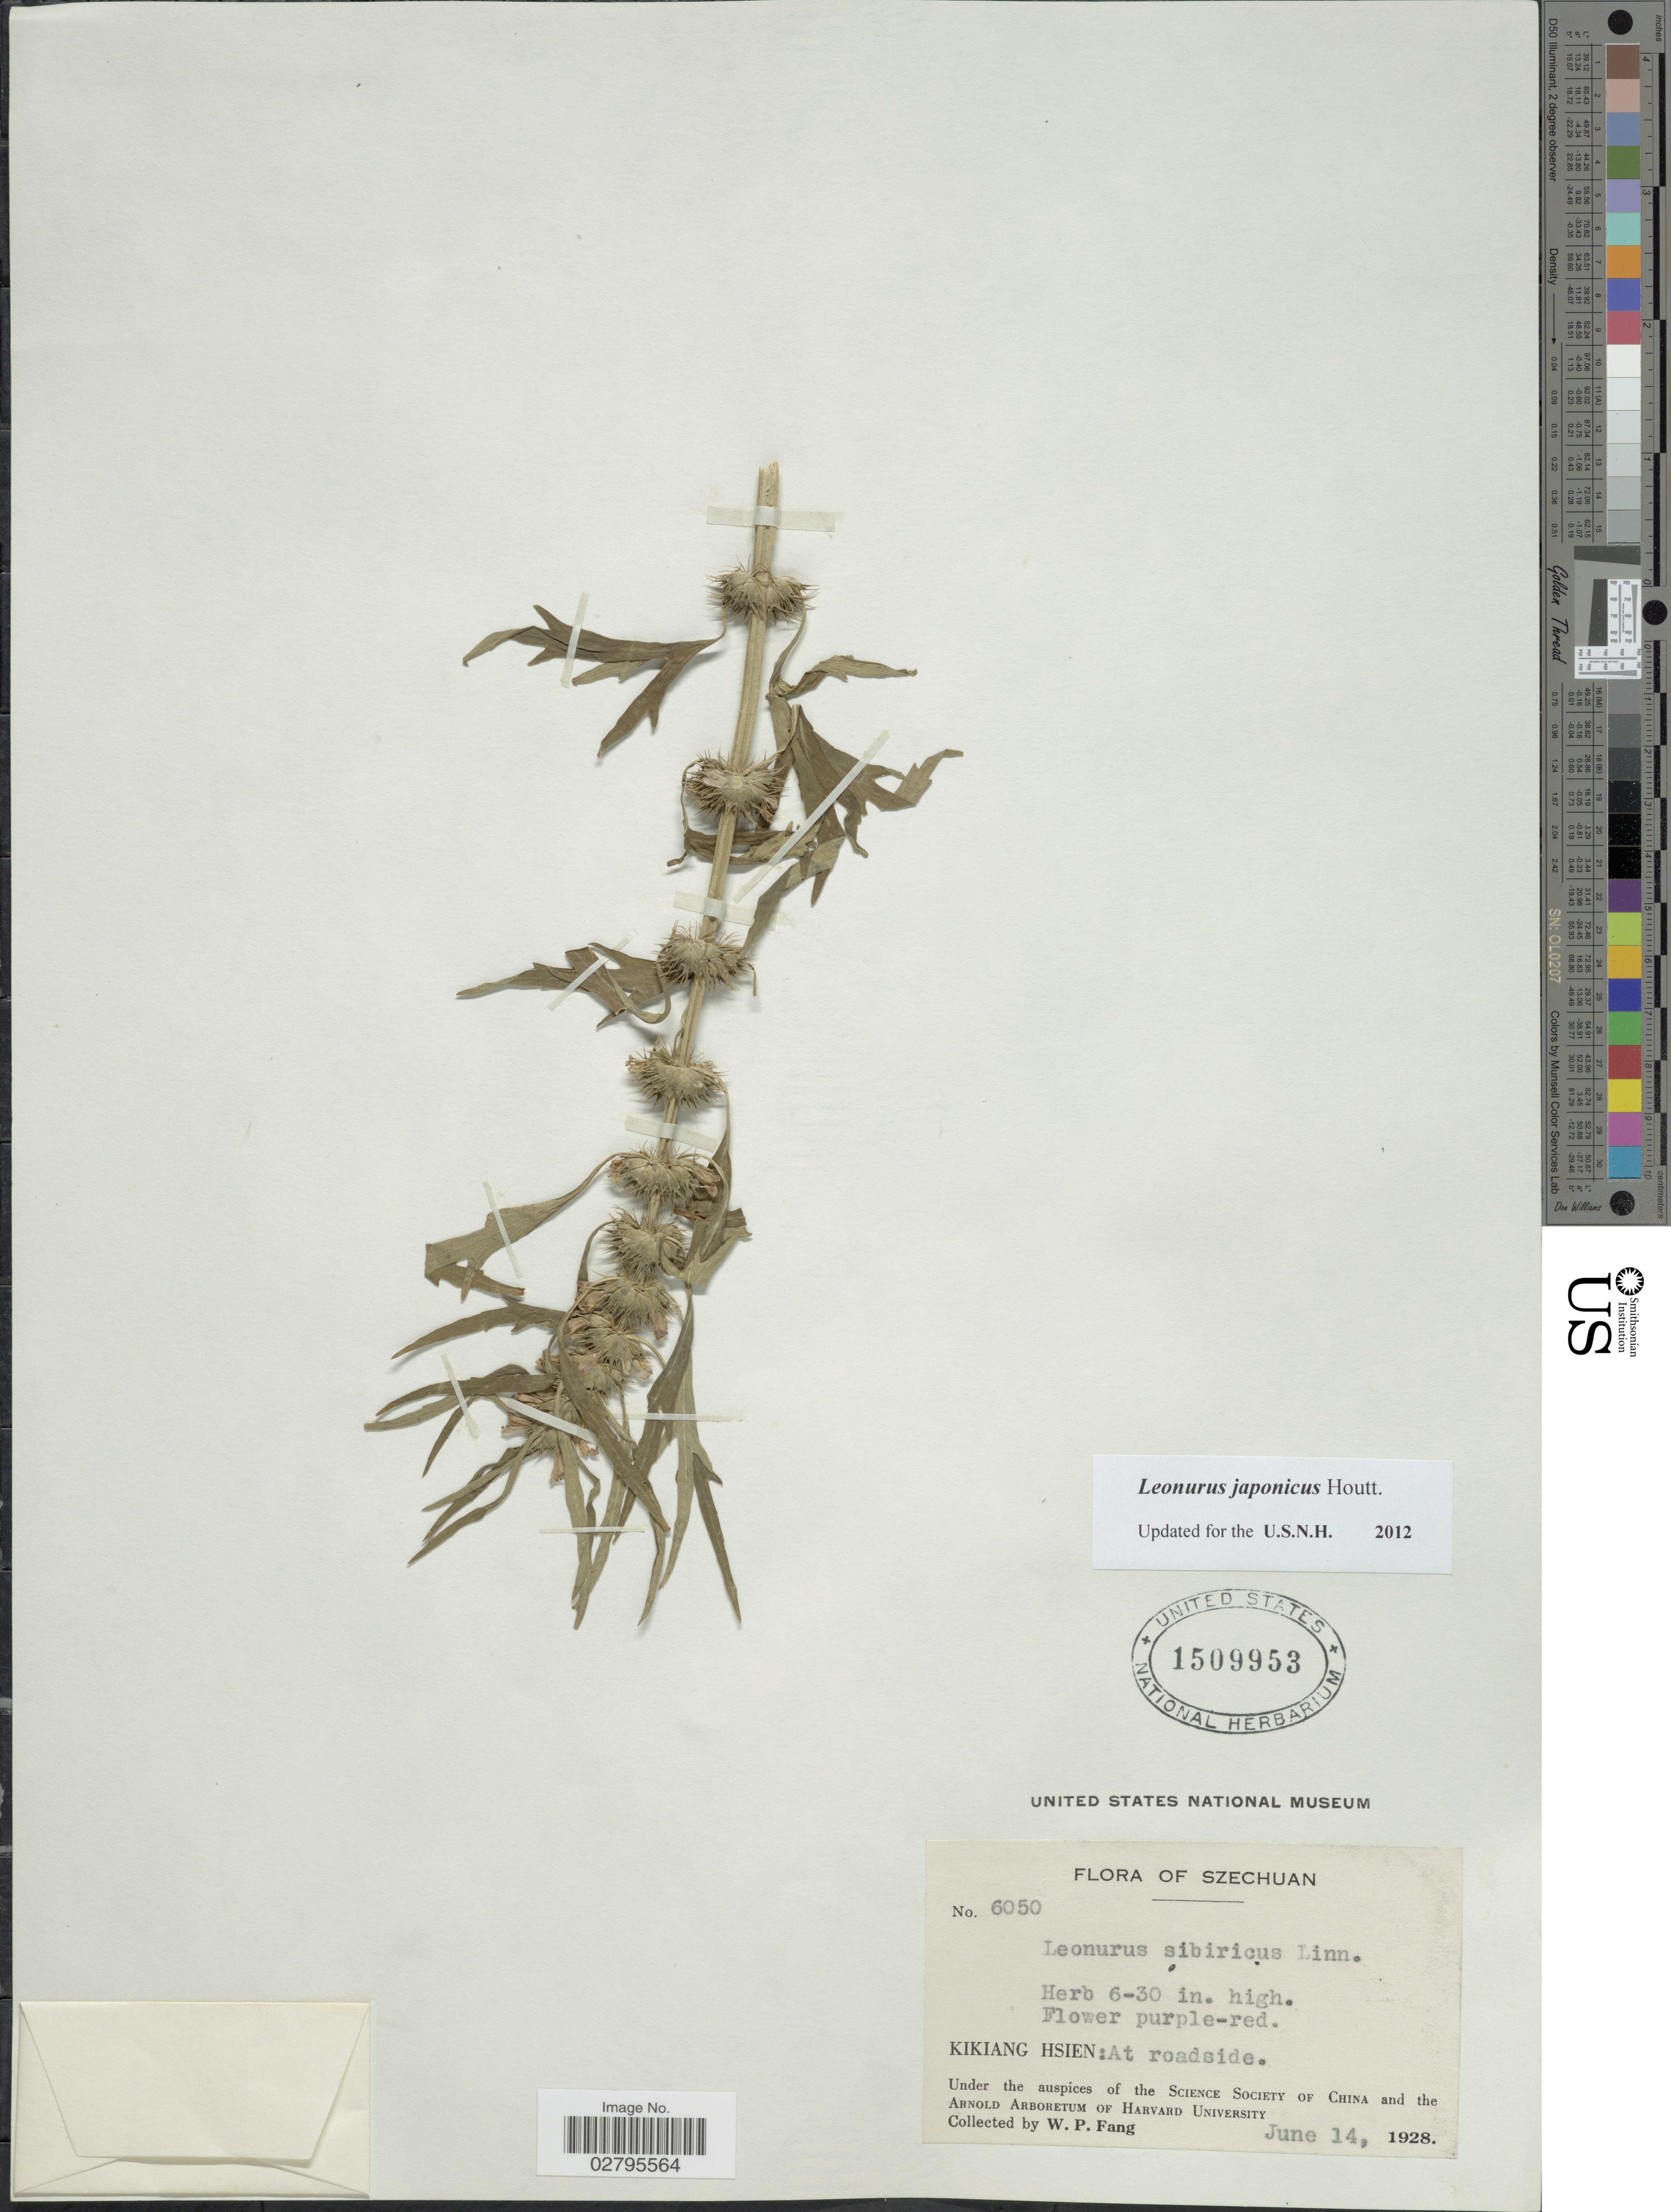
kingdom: Plantae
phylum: Tracheophyta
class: Magnoliopsida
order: Lamiales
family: Lamiaceae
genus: Leonurus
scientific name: Leonurus japonicus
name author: Houtt.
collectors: W. P. Fang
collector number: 6050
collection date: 1928-06-14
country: China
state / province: Sichuan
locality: Szechuan. Kikiang Hsien: At roadside.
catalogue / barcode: US 1509953